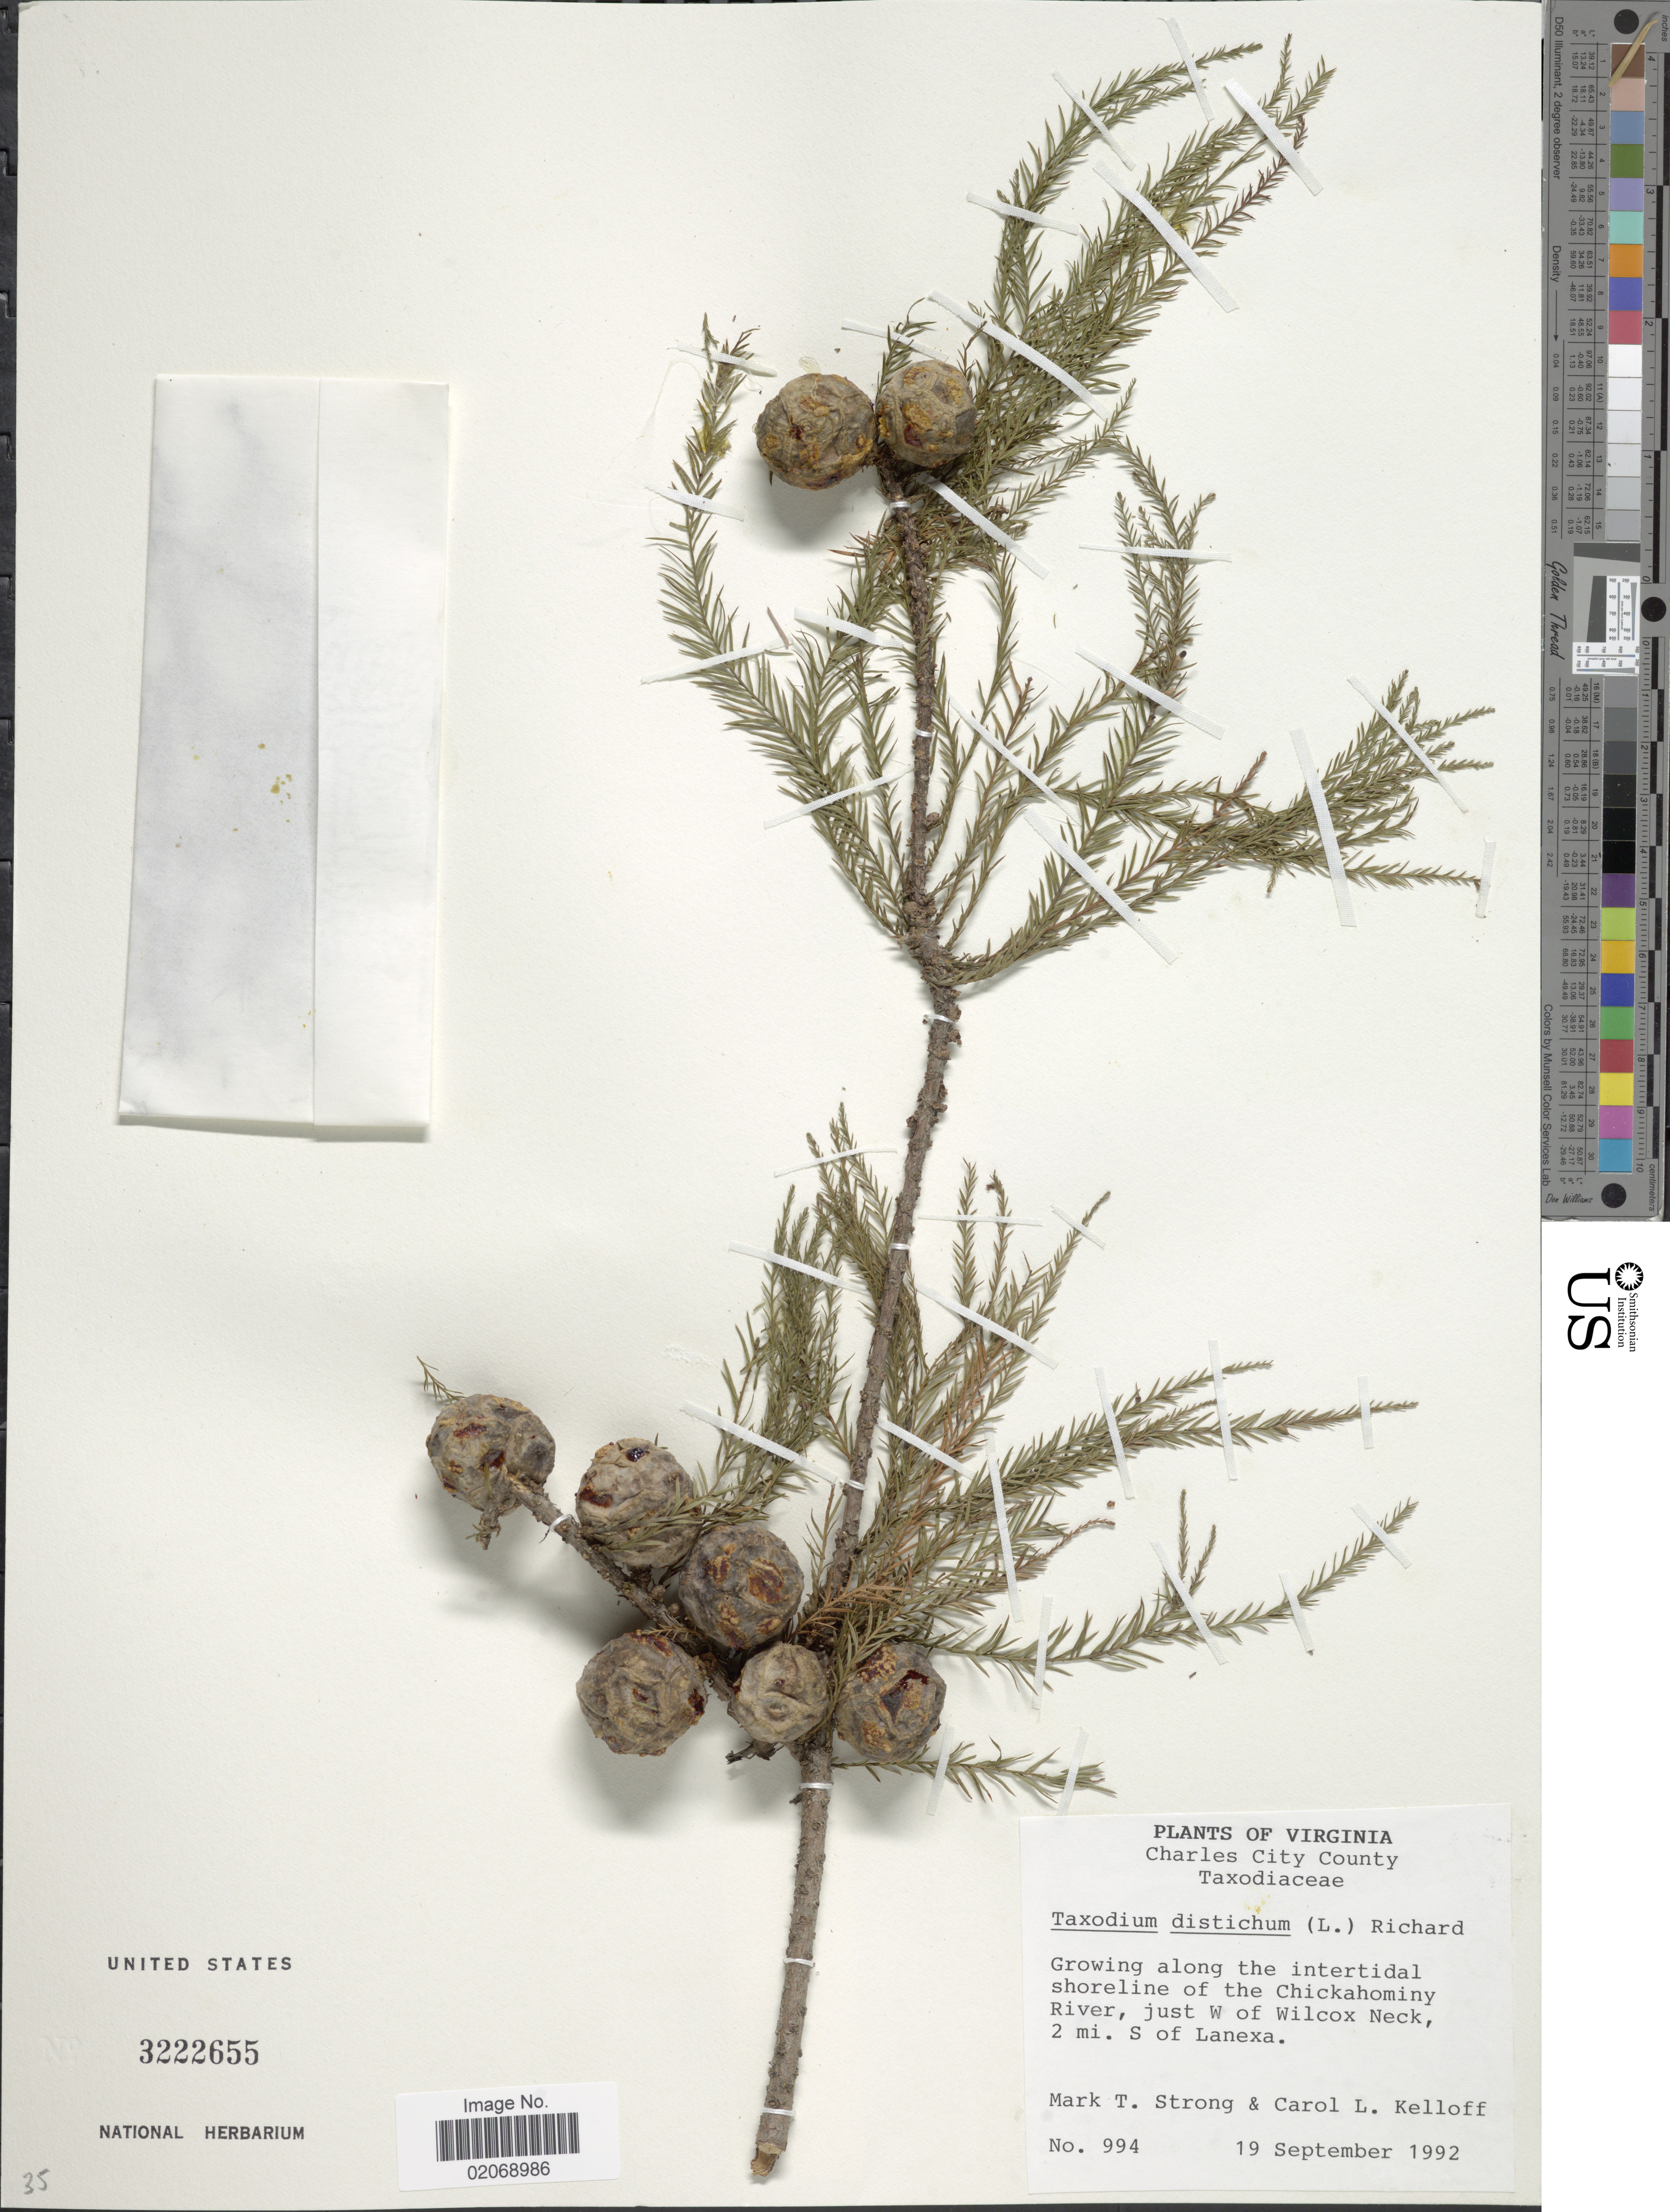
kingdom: Plantae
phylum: Tracheophyta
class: Pinopsida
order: Pinales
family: Cupressaceae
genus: Taxodium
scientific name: Taxodium distichum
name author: (L.) Rich.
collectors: M. T. Strong & C. L. Kelloff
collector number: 994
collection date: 1992-09-19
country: United States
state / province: Virginia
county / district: Charles City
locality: Charles City County, Growing along the intertidal shoreline of the Chickahominy River, just W of Wilcox Neck, 2 mi. S of Lanexa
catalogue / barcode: US 3222655